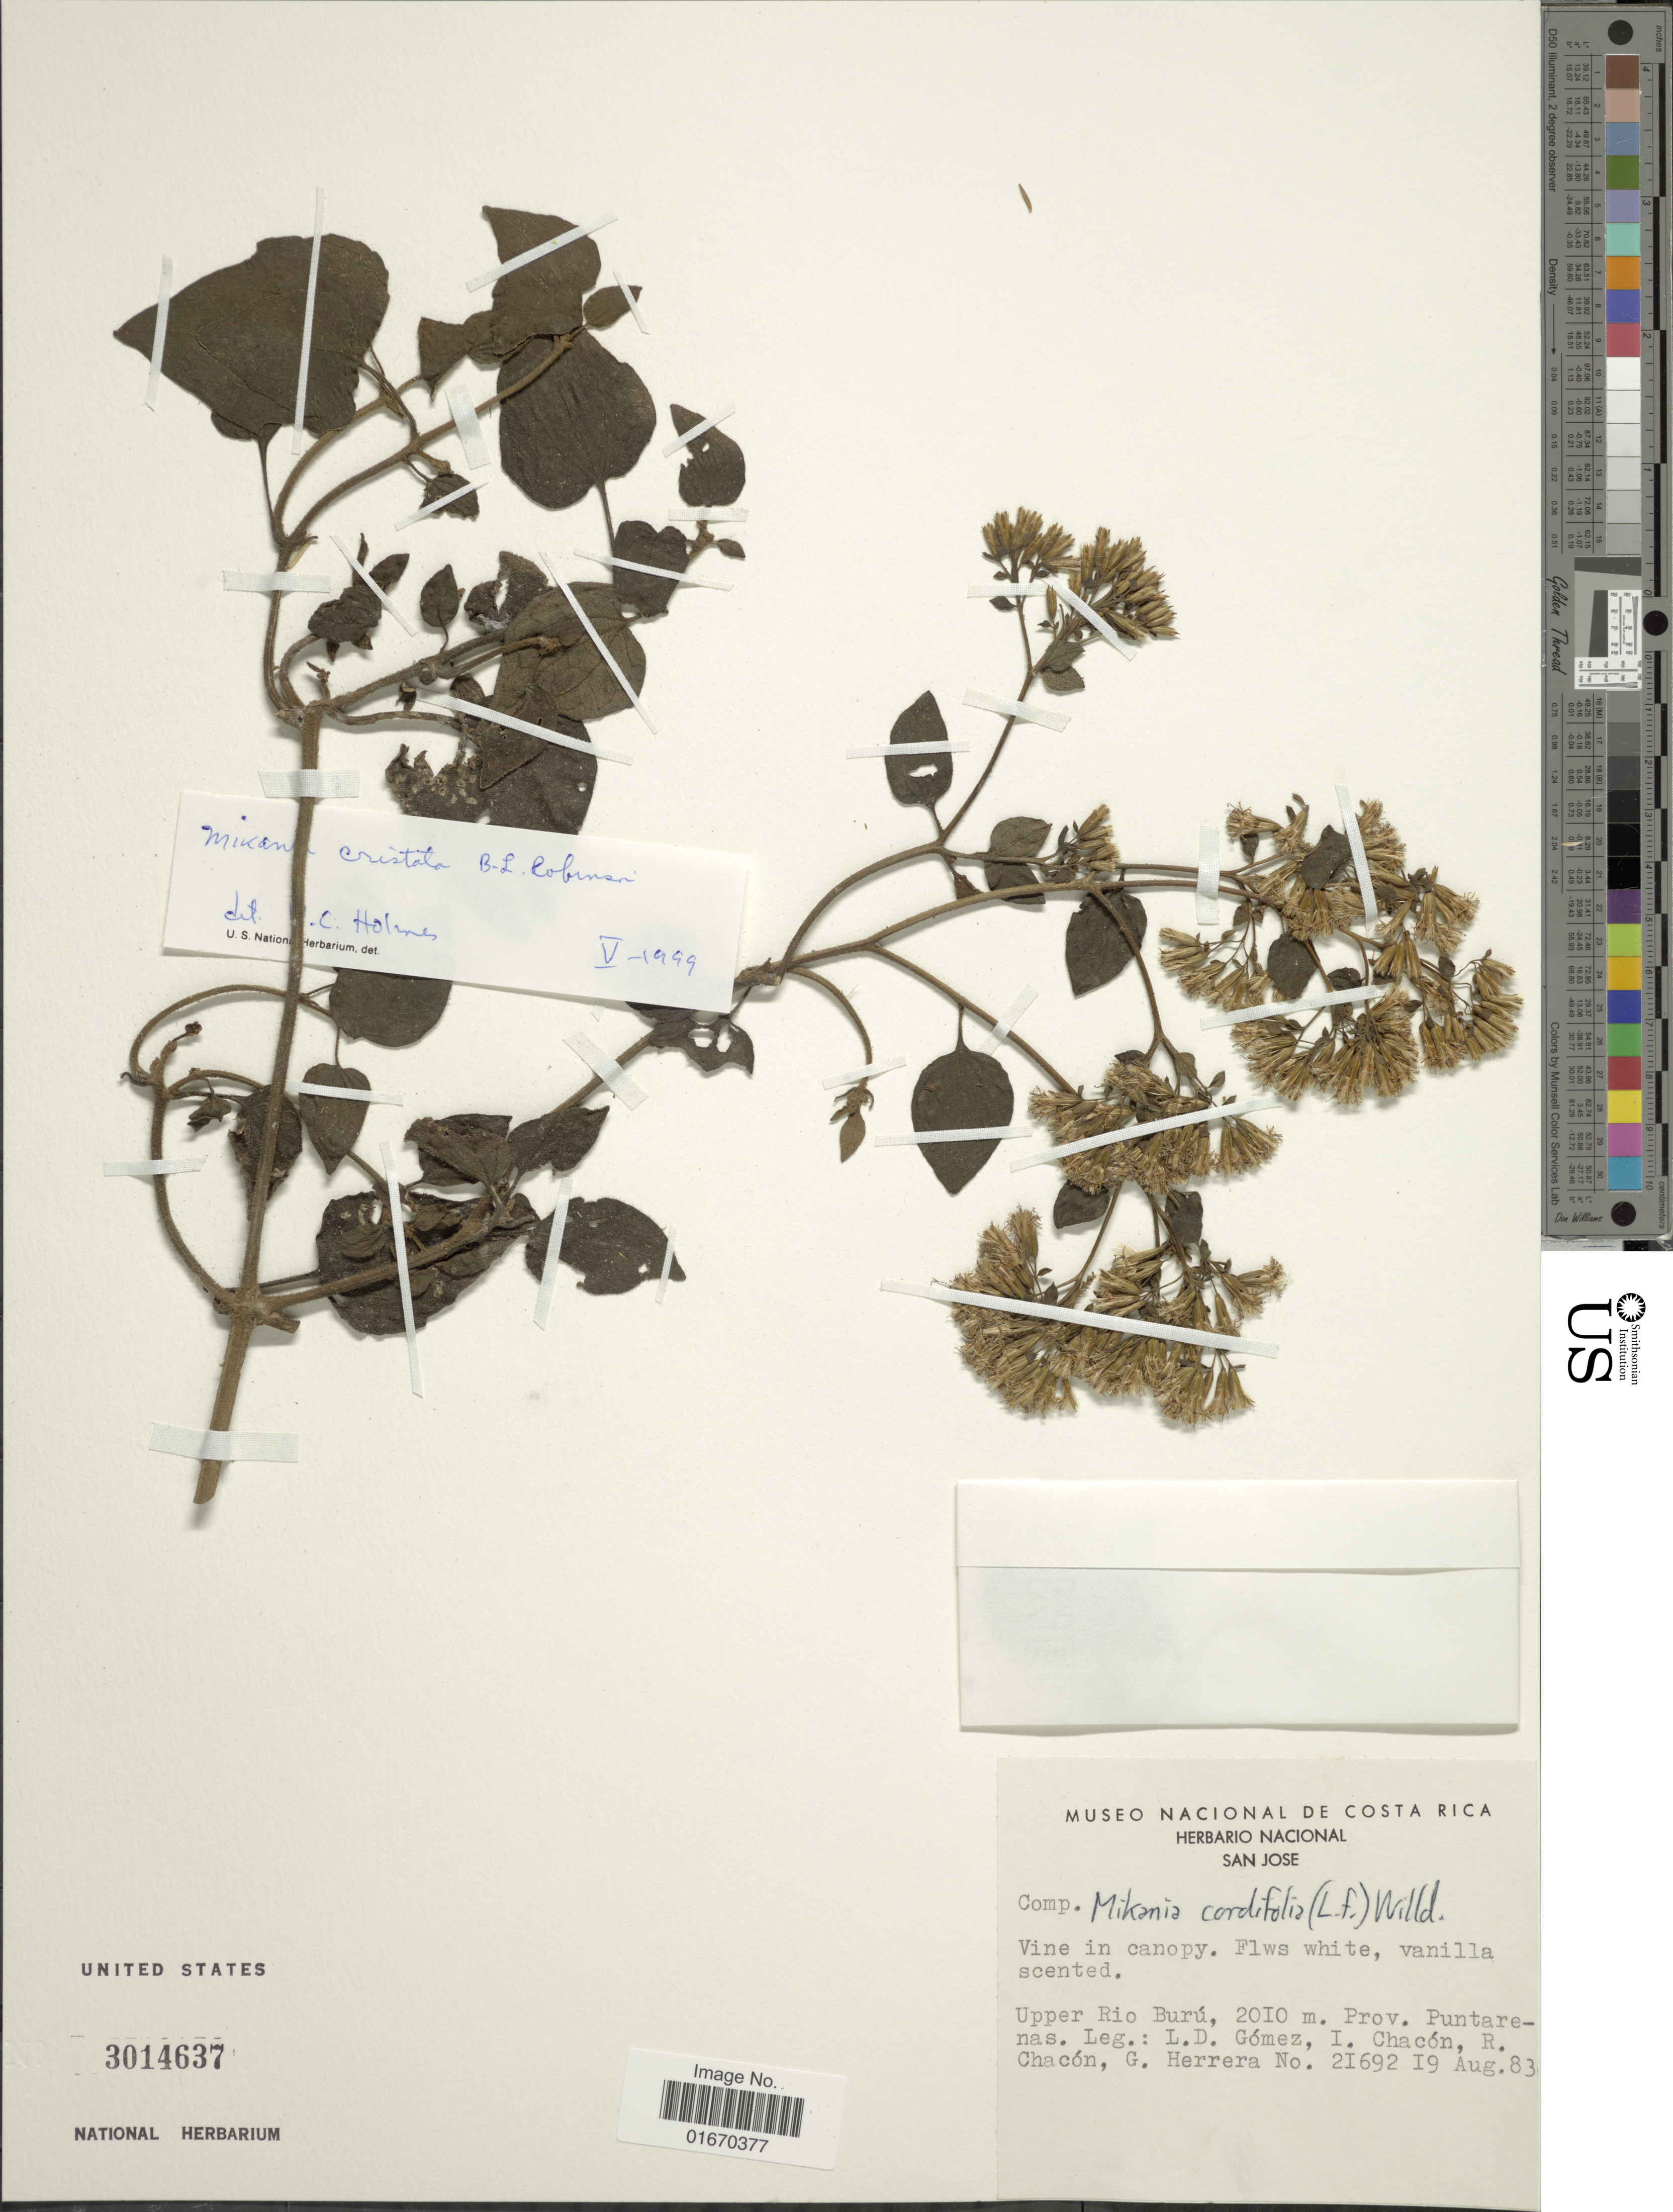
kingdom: Plantae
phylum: Tracheophyta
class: Magnoliopsida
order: Asterales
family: Asteraceae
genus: Mikania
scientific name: Mikania cordifolia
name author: Kunth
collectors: L. Gomez, I. Chacón, R. Chacón & R. Herrera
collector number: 21692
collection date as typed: Transcribed d/m/y: 19/8/83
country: Costa Rica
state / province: Puntarenas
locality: Upper Rio Buru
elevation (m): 2010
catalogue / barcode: US 3014637